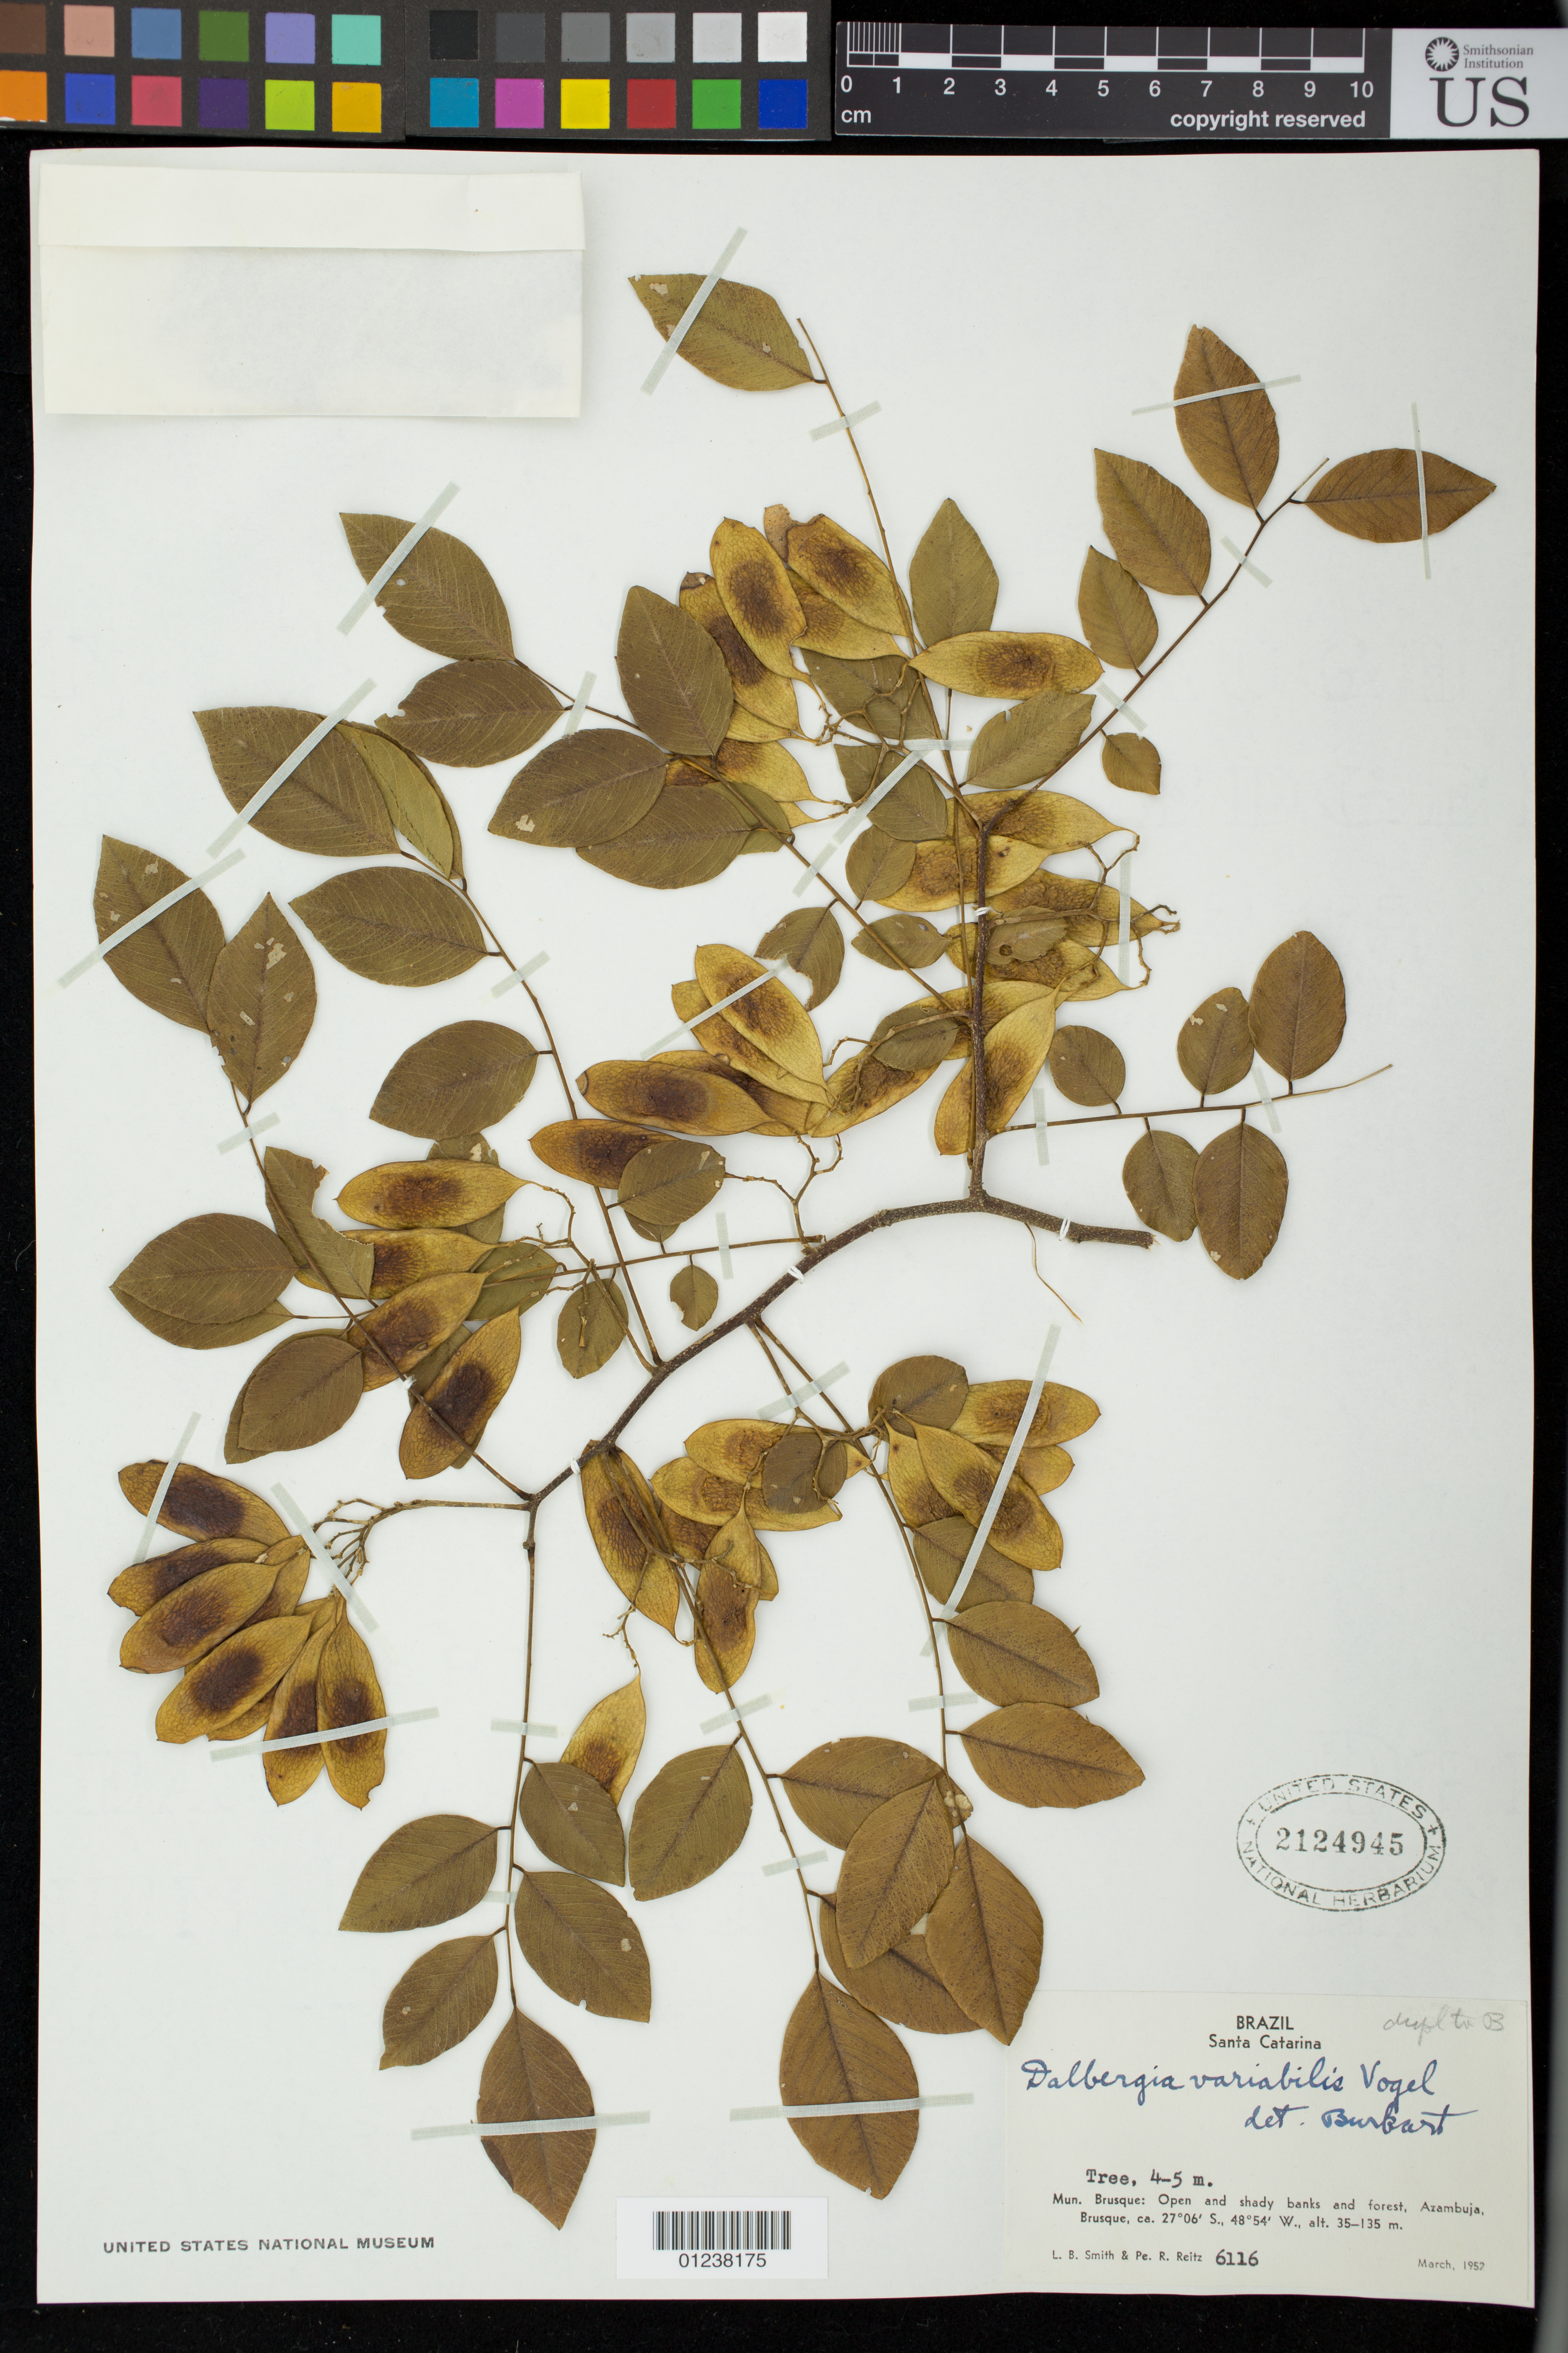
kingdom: Plantae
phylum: Tracheophyta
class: Magnoliopsida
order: Fabales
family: Fabaceae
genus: Dalbergia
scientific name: Dalbergia frutescens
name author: (Vell.) Britton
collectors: L. Smith & R. Reitz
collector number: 6116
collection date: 1952-03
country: Brazil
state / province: Santa Catarina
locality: Mun. Brusque: Open and shady banks and forest, Azambuja, Brusque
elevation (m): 35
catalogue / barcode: US 2124945